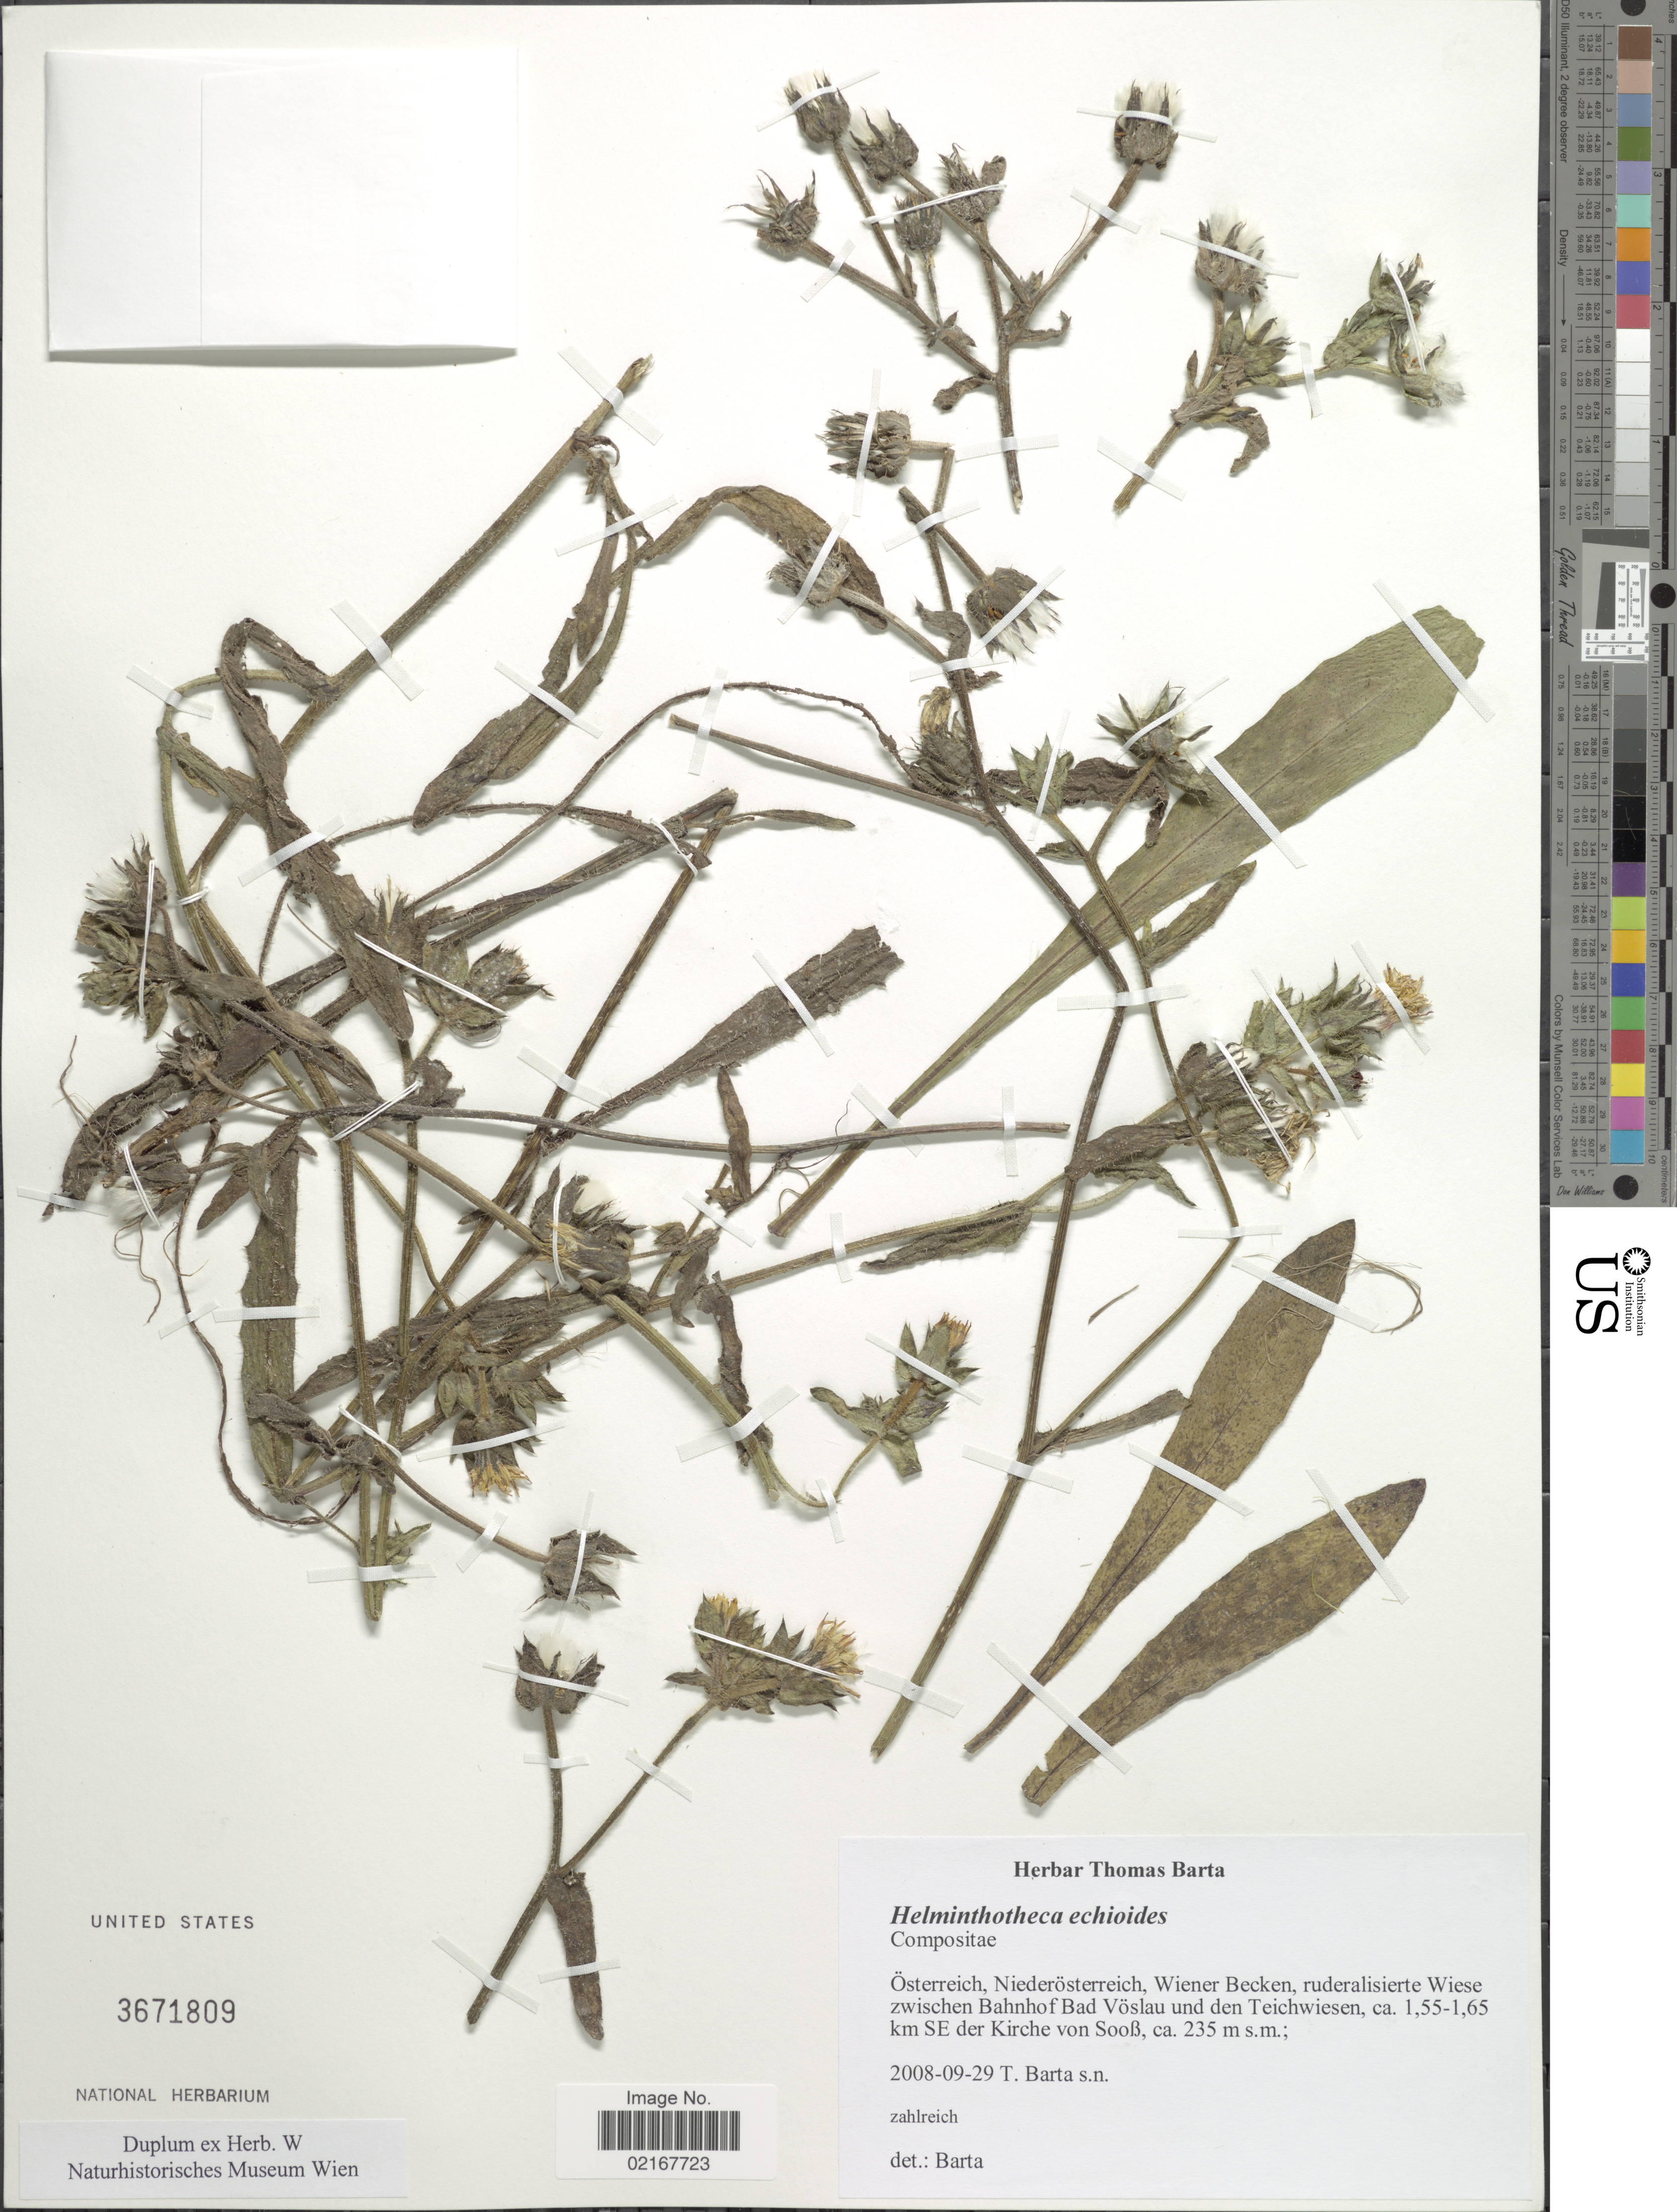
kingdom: Plantae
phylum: Tracheophyta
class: Magnoliopsida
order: Asterales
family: Asteraceae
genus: Helminthotheca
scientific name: Helminthotheca echioides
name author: (L.) Holub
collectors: T. Barta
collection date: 2008-09-29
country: Austria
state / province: Niederosterreich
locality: Osterreich, Wiener Becken, ruderalisierte Wiese zwischen Bahnhof Bad Voslau und den Teichwiesen, ca 1.55-1.65 km SE der Kirche von Soob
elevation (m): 235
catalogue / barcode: US 3671809